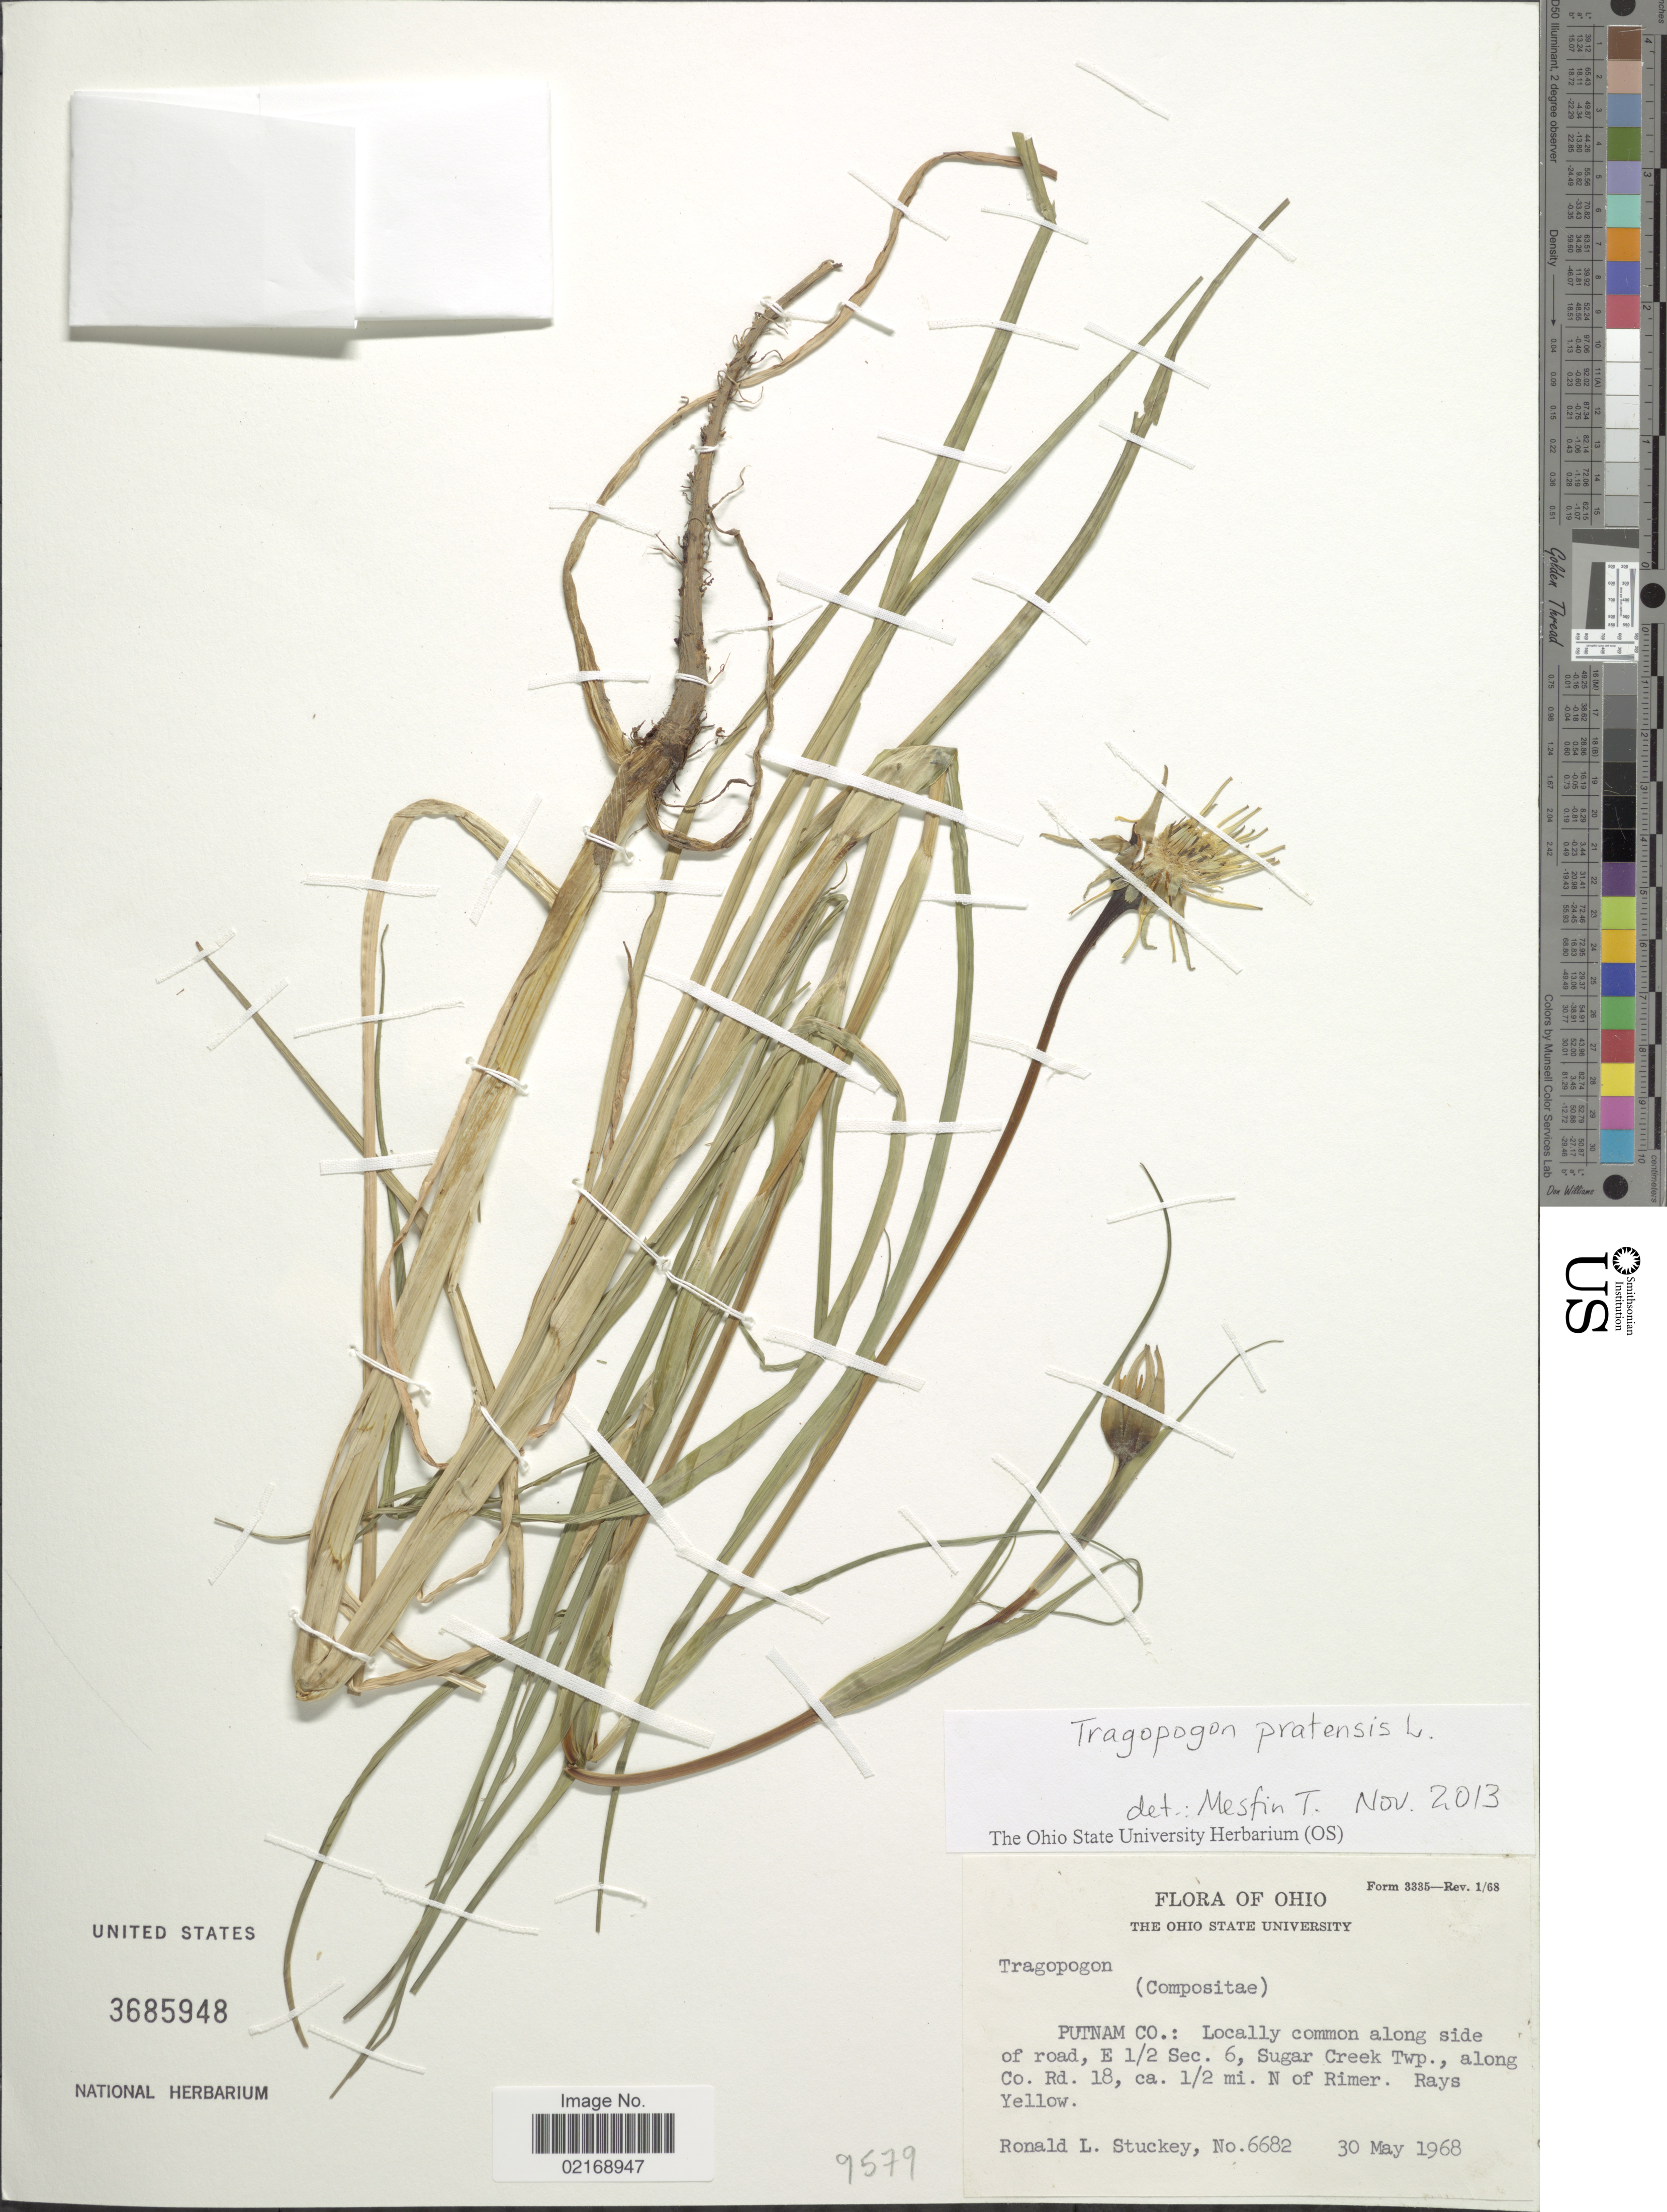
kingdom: Plantae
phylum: Tracheophyta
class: Magnoliopsida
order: Asterales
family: Asteraceae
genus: Tragopogon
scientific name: Tragopogon pratensis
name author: L.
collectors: R. L. Stuckey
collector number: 6682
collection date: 1968-05-30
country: United States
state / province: Ohio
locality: Putnam Co.: along side of road, E 1/2 Sec. 6, Sugar Creek Twp., along Co. Rd. 18, ca. 1/2 mi. N of Rimer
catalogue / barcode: US 3685948